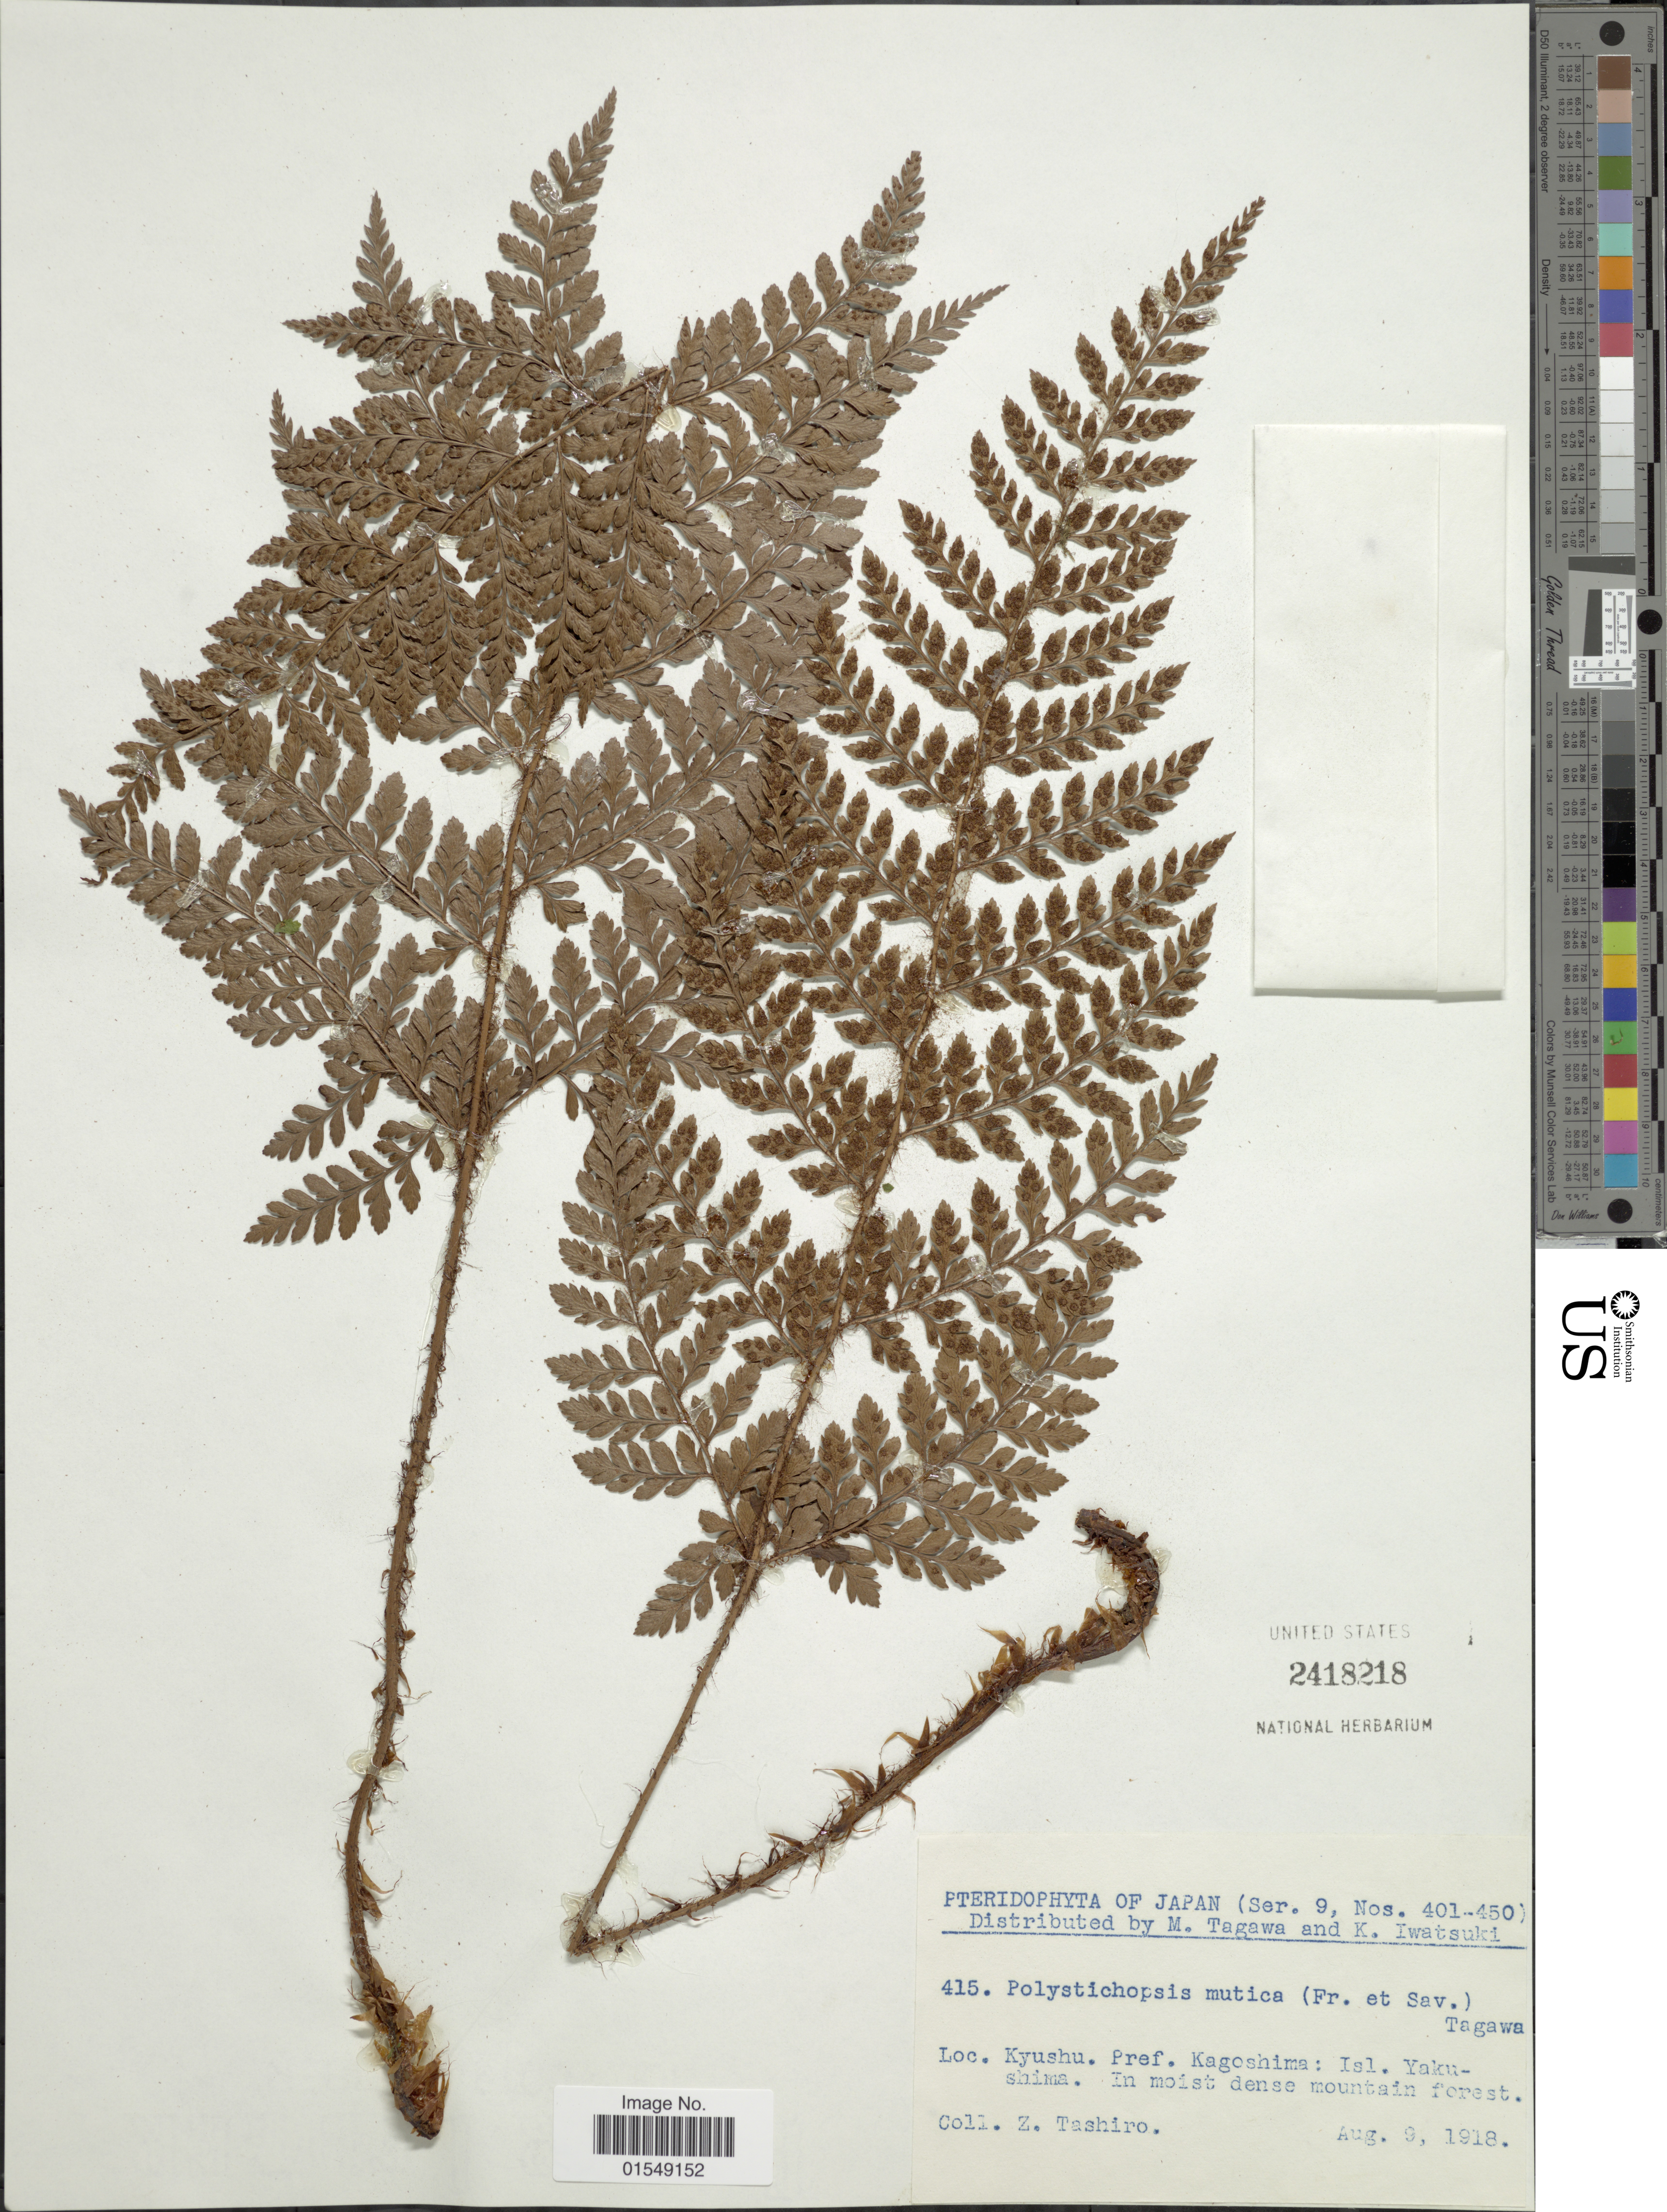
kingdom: Plantae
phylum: Tracheophyta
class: Polypodiopsida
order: Polypodiales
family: Dryopteridaceae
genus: Arachniodes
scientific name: Arachniodes mutica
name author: (Franch. & Sav.) Ohwi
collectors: Z. Tashiro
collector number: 415?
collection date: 1918-08-09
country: Japan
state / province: Kagosima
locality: Kyushu, pref. Kagoshima: Isl. Yakushima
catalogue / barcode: US 2418218